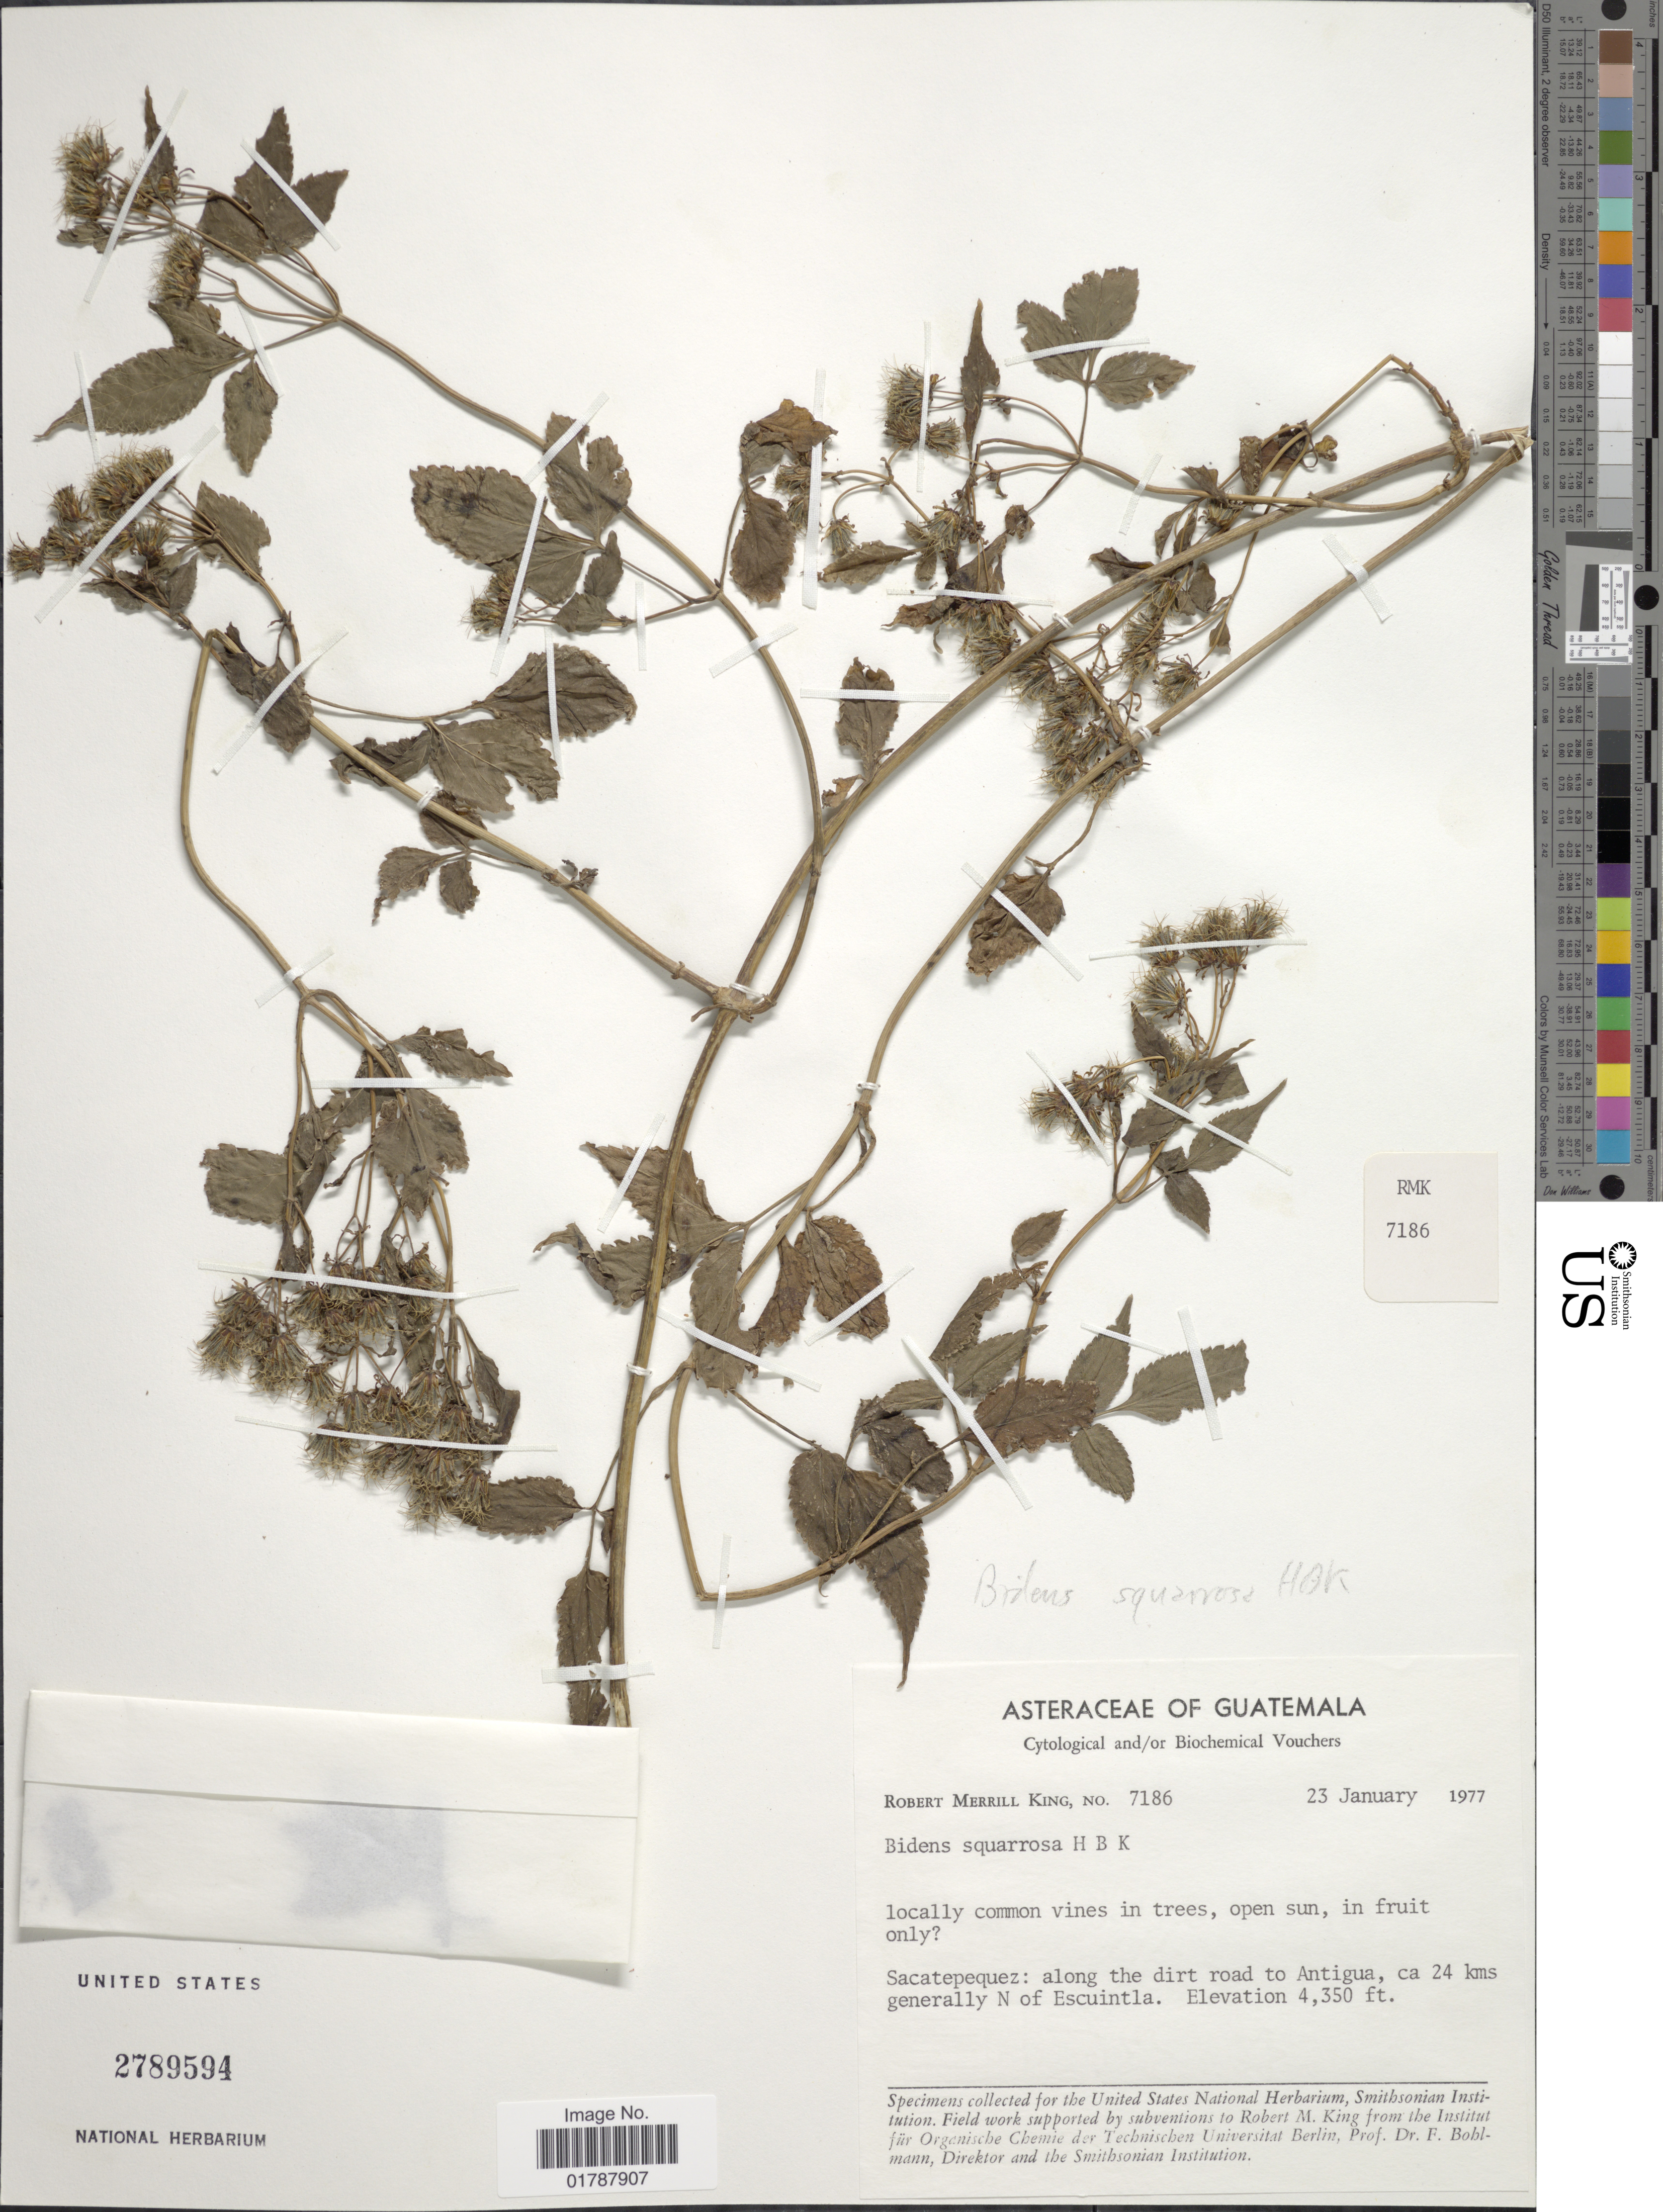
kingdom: Plantae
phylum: Tracheophyta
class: Magnoliopsida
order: Asterales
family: Asteraceae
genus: Bidens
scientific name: Bidens squarrosa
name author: Kunth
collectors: R. M. King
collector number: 7186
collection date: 1977-01-23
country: Guatemala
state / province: Sacatepéquez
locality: Sacatepequez: along the dirt road to Antigua, 24 kms generally N of Escuintla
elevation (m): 1326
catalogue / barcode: US 2789594